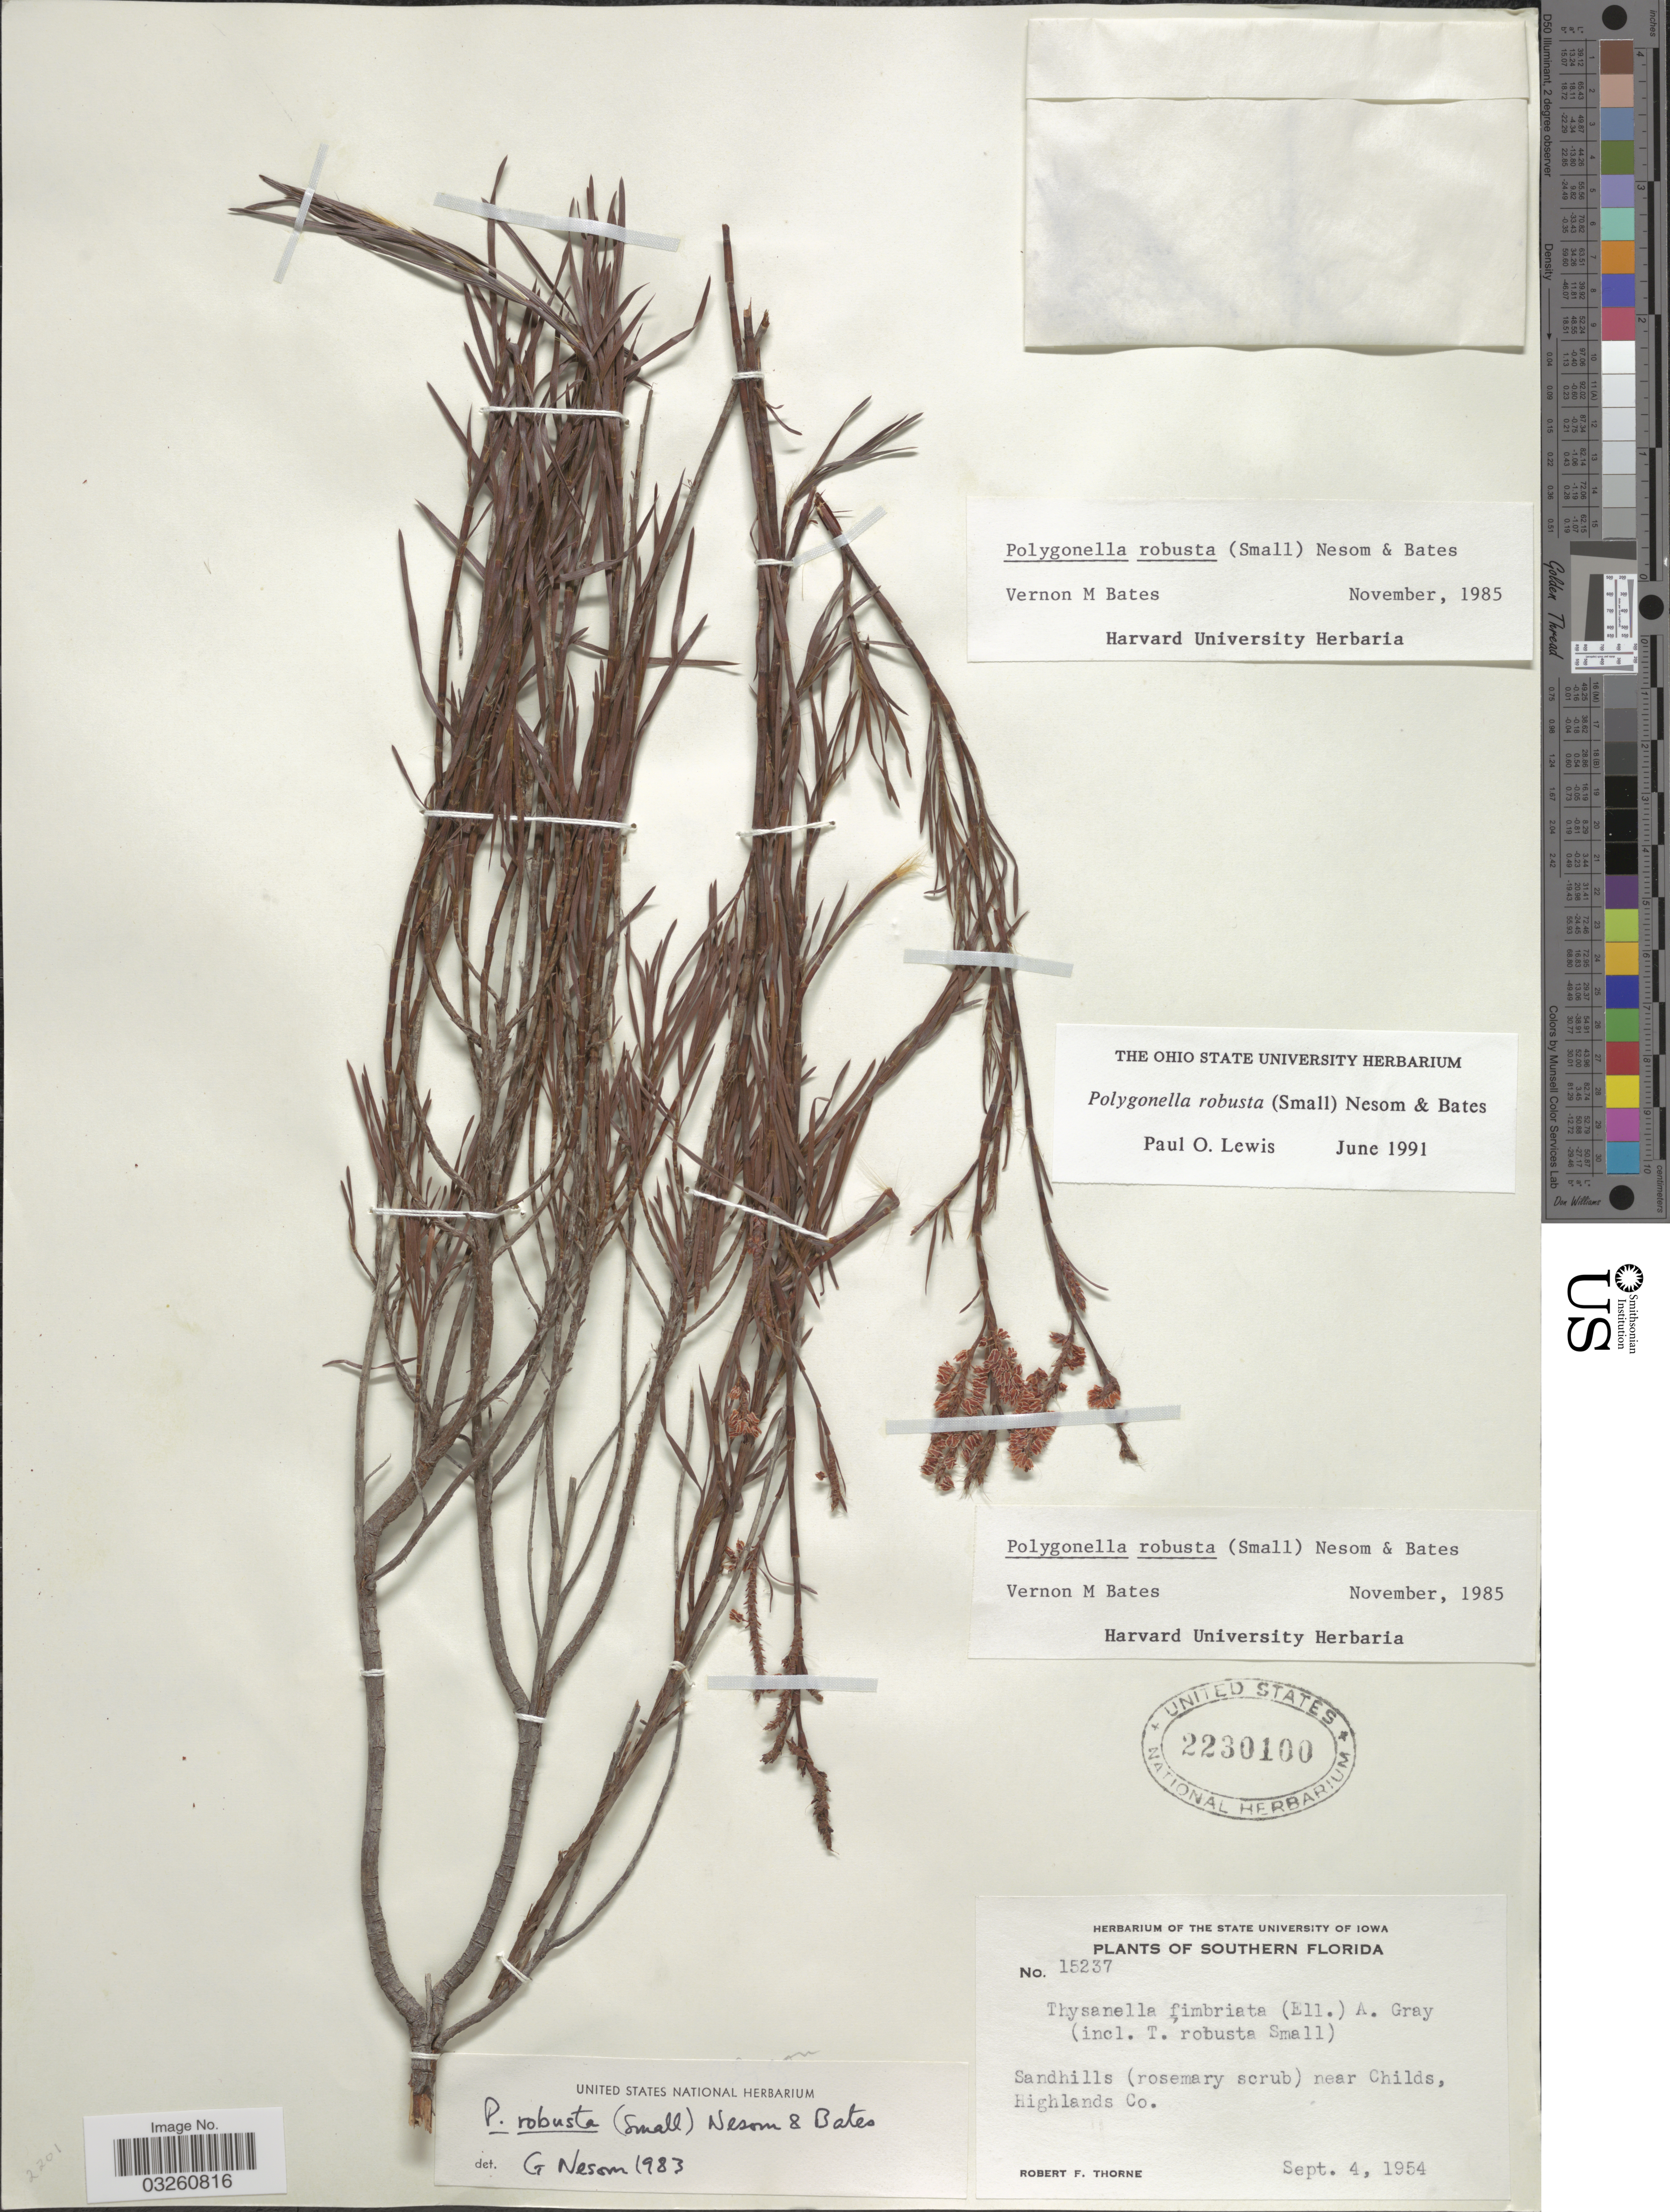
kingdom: Plantae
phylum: Tracheophyta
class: Magnoliopsida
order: Caryophyllales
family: Polygonaceae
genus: Polygonella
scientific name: Polygonella robusta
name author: (Small) G.L. Nesom & V.M. Bates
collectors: R. F. Thorne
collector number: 15237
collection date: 1954-09-04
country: United States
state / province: Florida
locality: Southern Florida. Sandhills (rosemary scrub) near Childs, Highlands Co.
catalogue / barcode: US 2230100